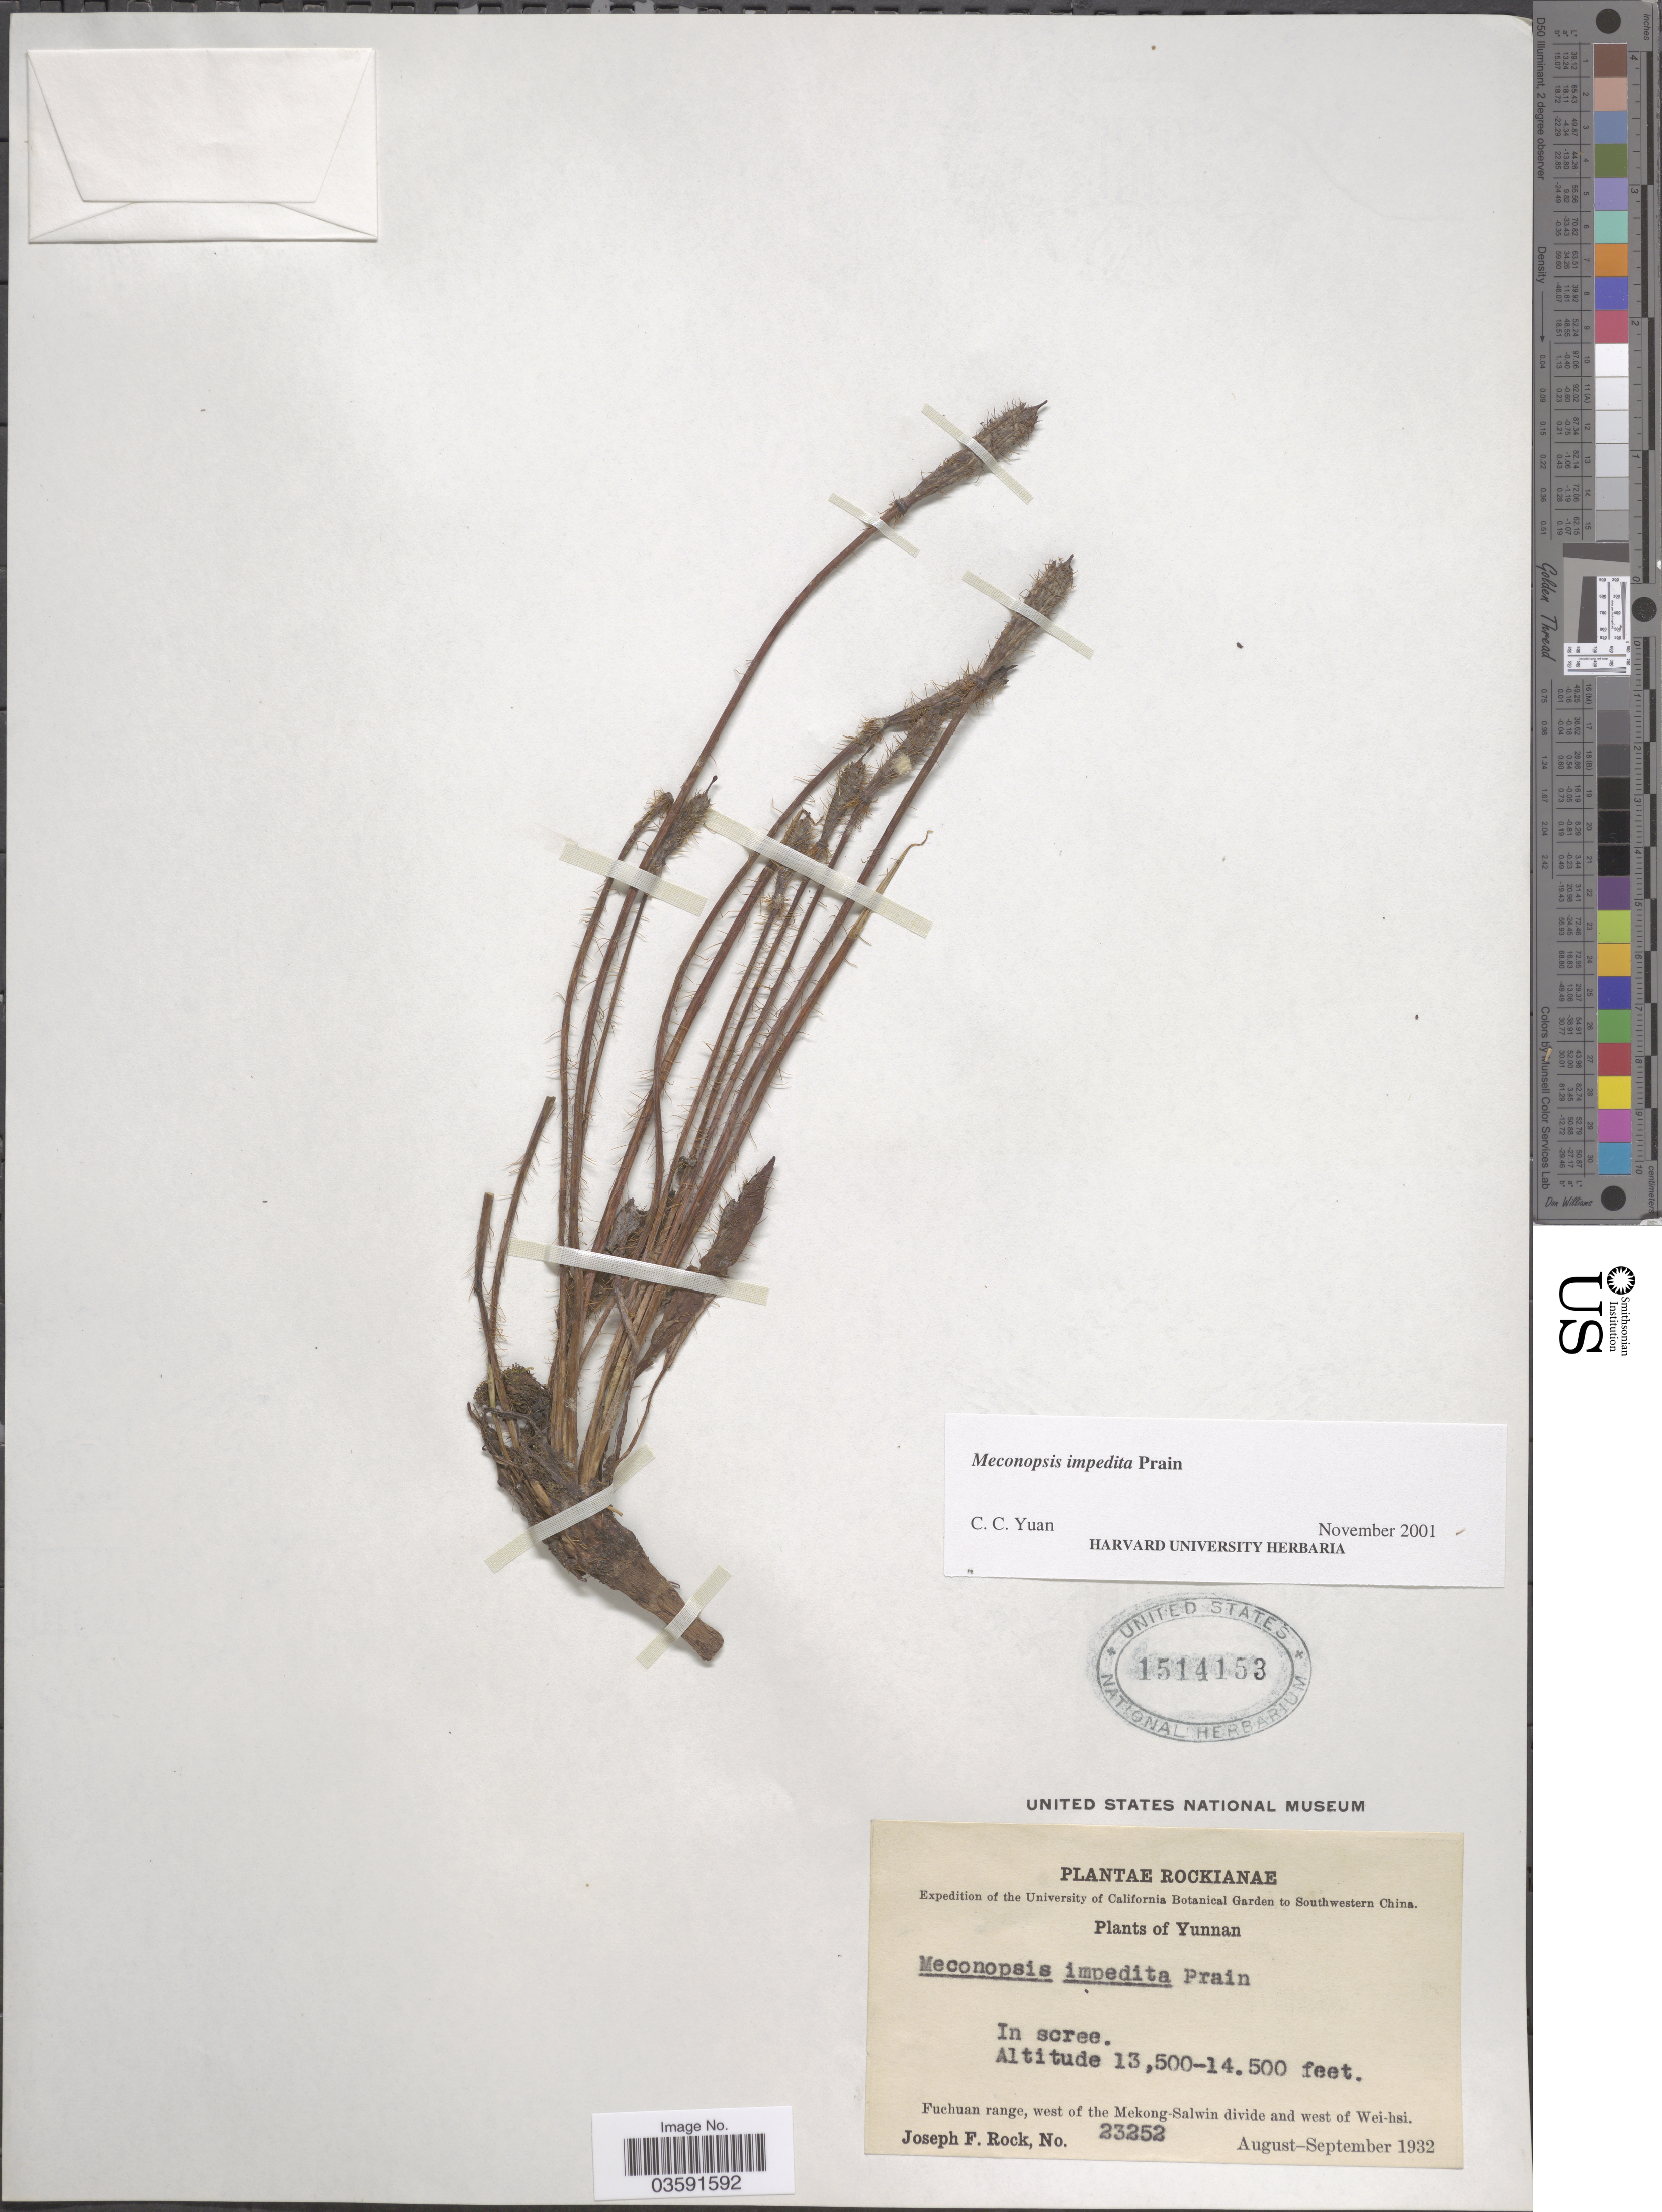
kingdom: Plantae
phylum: Tracheophyta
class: Magnoliopsida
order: Ranunculales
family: Papaveraceae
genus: Meconopsis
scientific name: Meconopsis impedita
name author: Prain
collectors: J. F. Rock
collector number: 23252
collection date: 1932-08/1932-09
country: China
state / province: Yunnan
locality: Southwestern China. Fuchuan range, west of the Mekong-Salwin divide and west of Wei-hsi.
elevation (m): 4115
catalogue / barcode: US 1514153